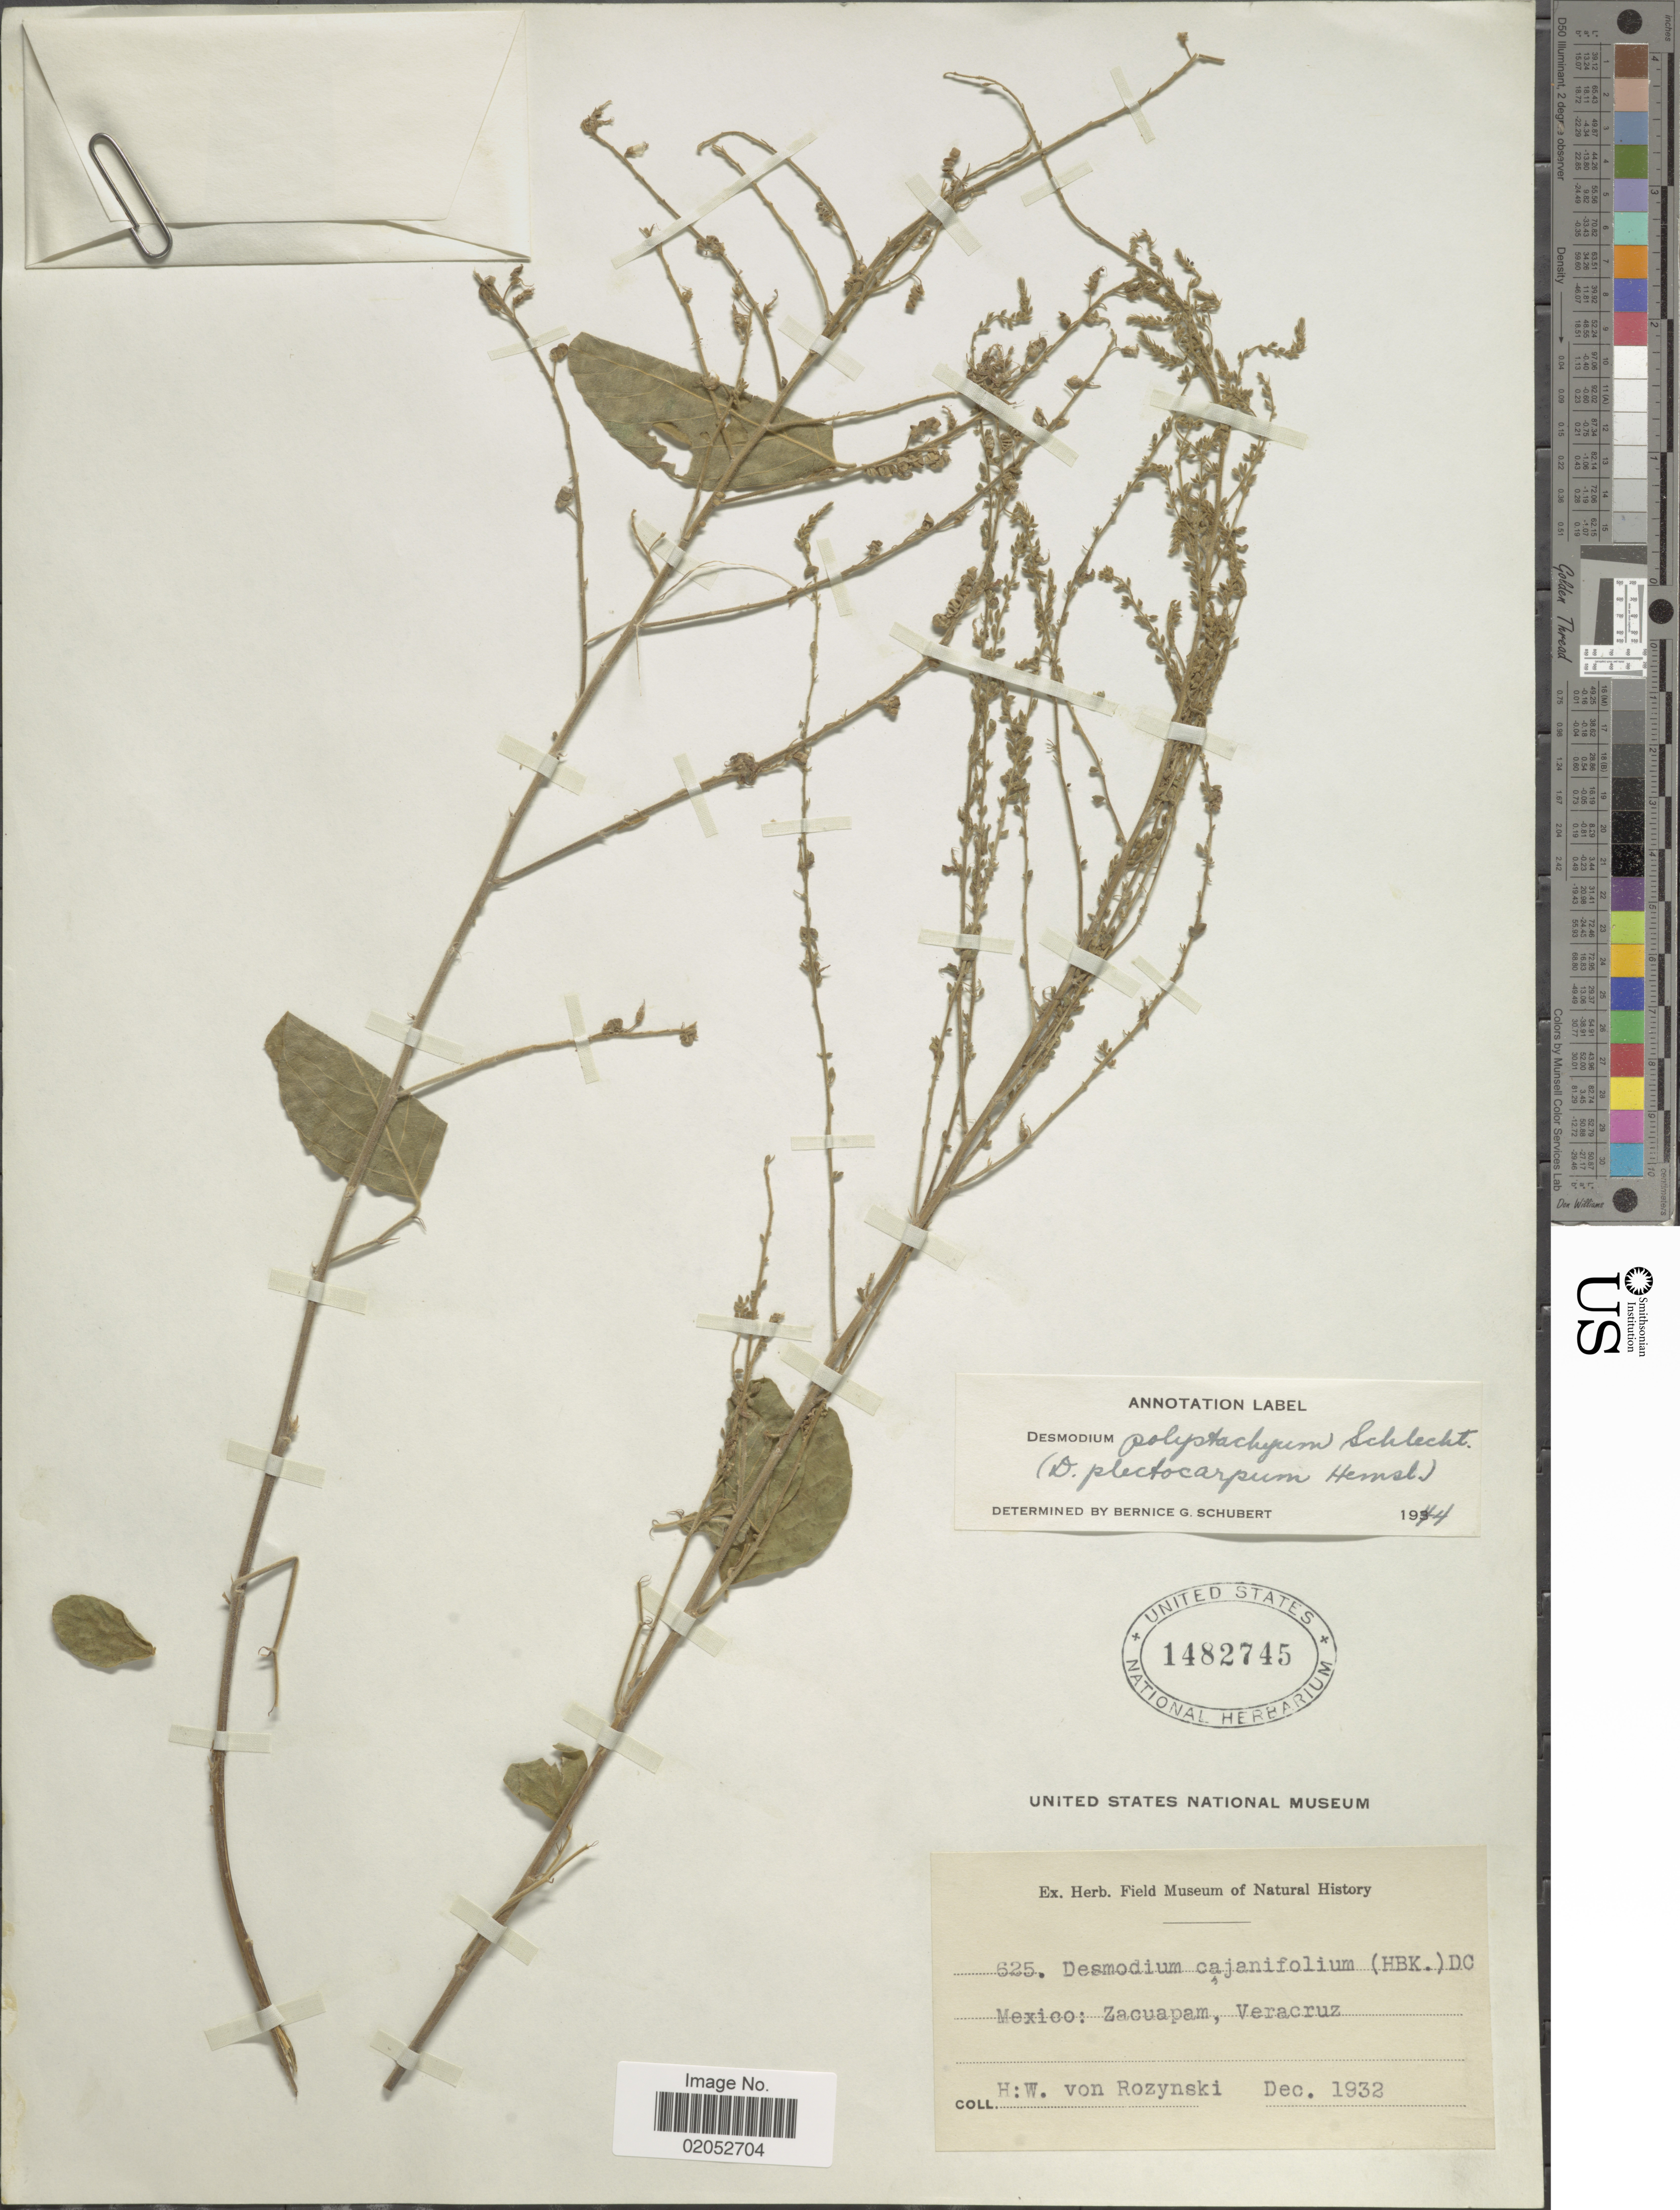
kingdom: Plantae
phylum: Tracheophyta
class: Magnoliopsida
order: Fabales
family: Fabaceae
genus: Desmodium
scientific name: Desmodium polystachyum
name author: Schltdl.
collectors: H. von Rozynski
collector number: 625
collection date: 1932-12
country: Mexico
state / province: Veracruz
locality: Zacuapam, Veracruz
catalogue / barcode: US 1482745